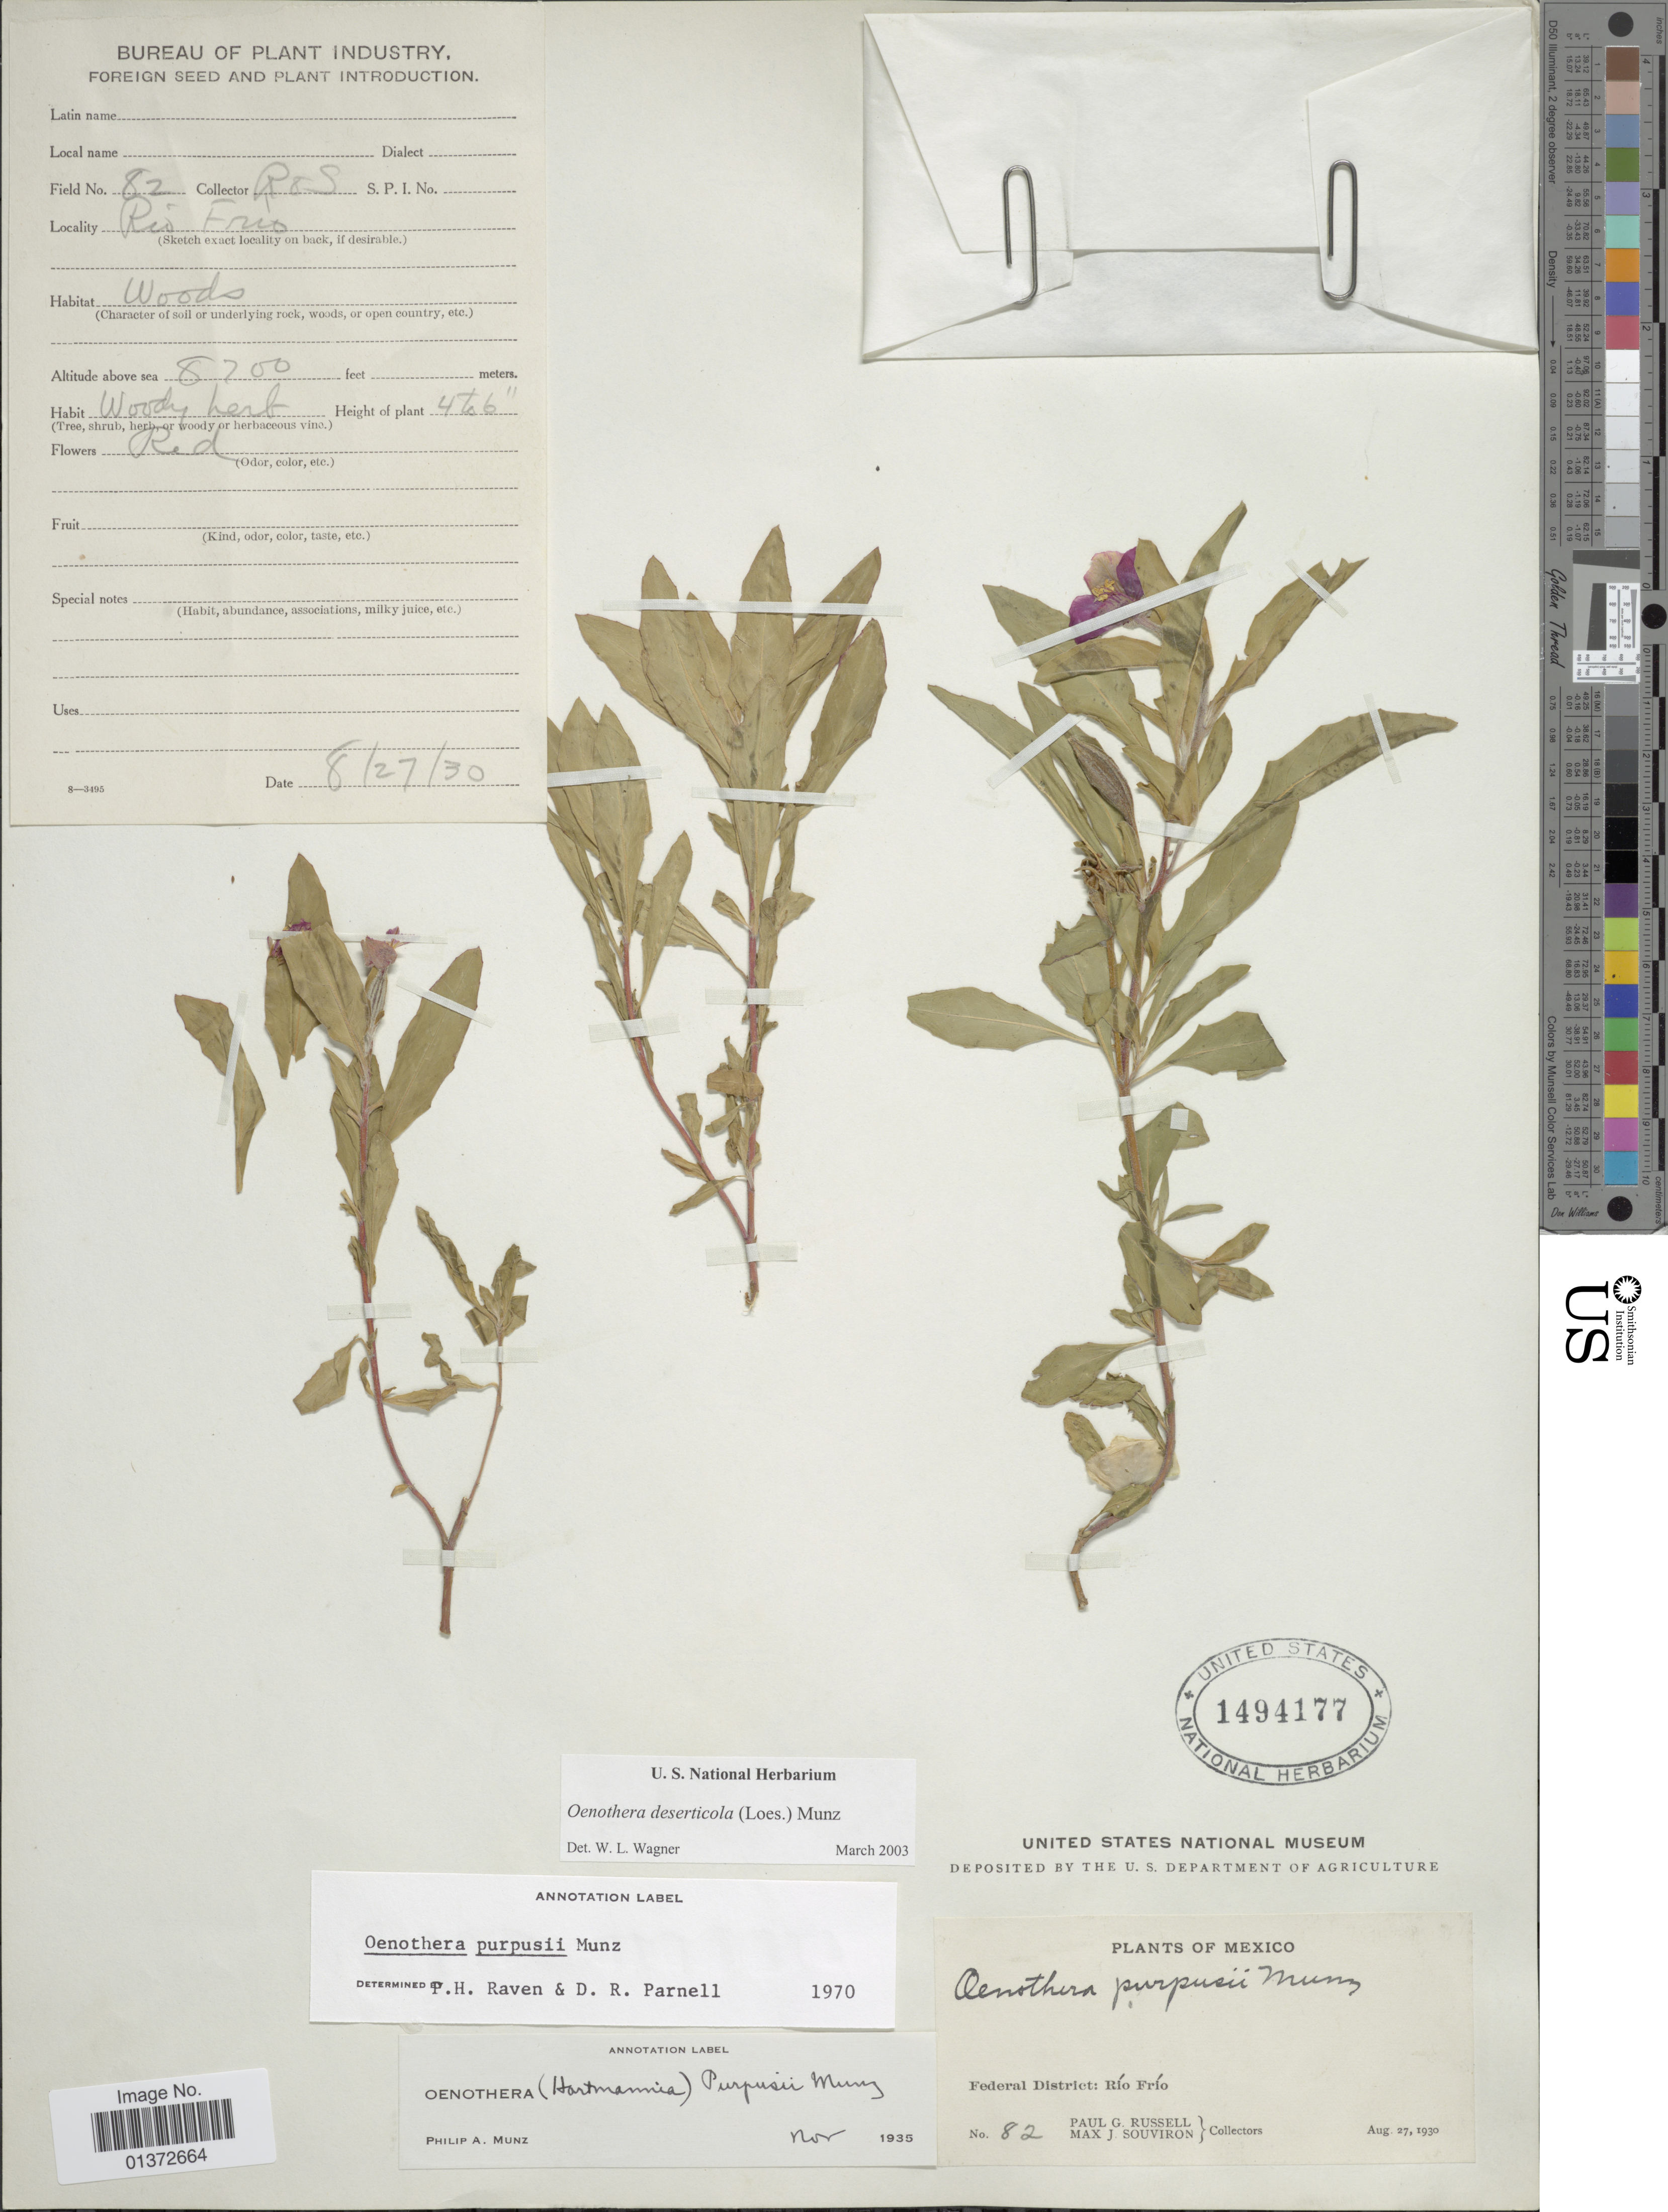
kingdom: Plantae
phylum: Tracheophyta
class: Magnoliopsida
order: Myrtales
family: Onagraceae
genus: Oenothera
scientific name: Oenothera deserticola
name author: (Loes.) Munz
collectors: P. G. Russell & M. J. Souviron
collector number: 82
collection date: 1930-08-27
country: Mexico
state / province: Distrito Federal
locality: Río Frío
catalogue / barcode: US 1494177